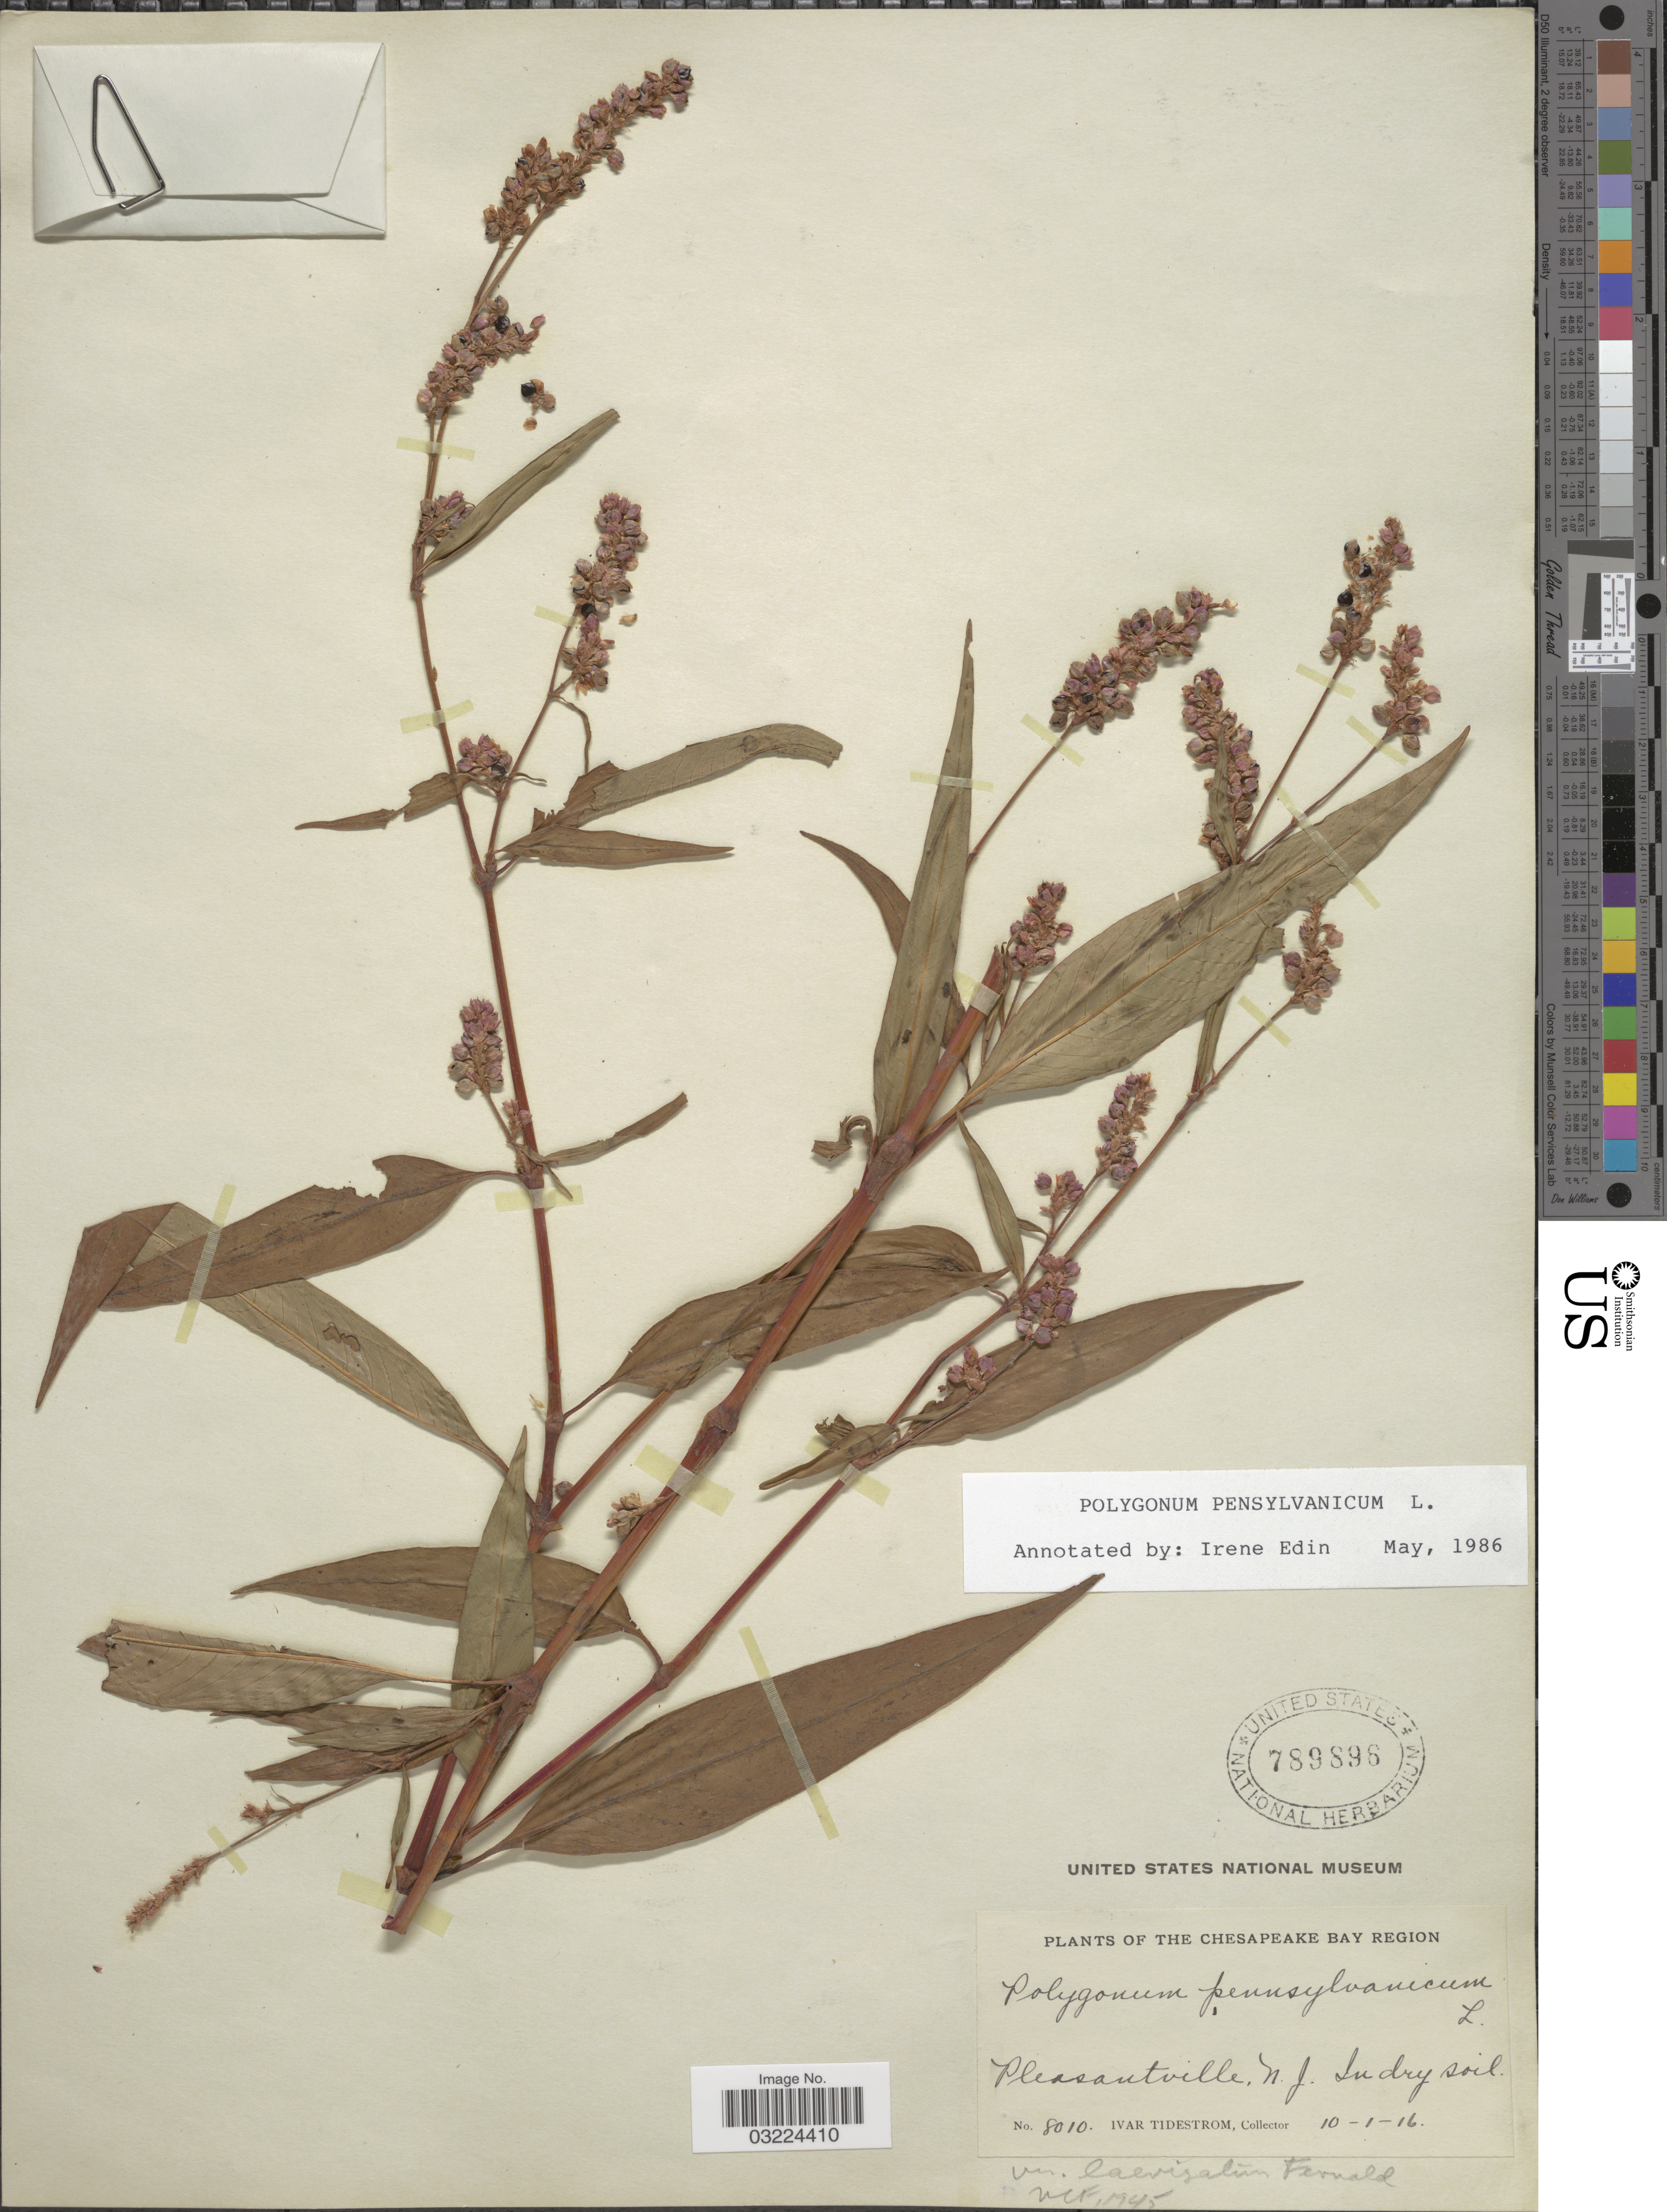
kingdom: Plantae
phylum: Tracheophyta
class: Magnoliopsida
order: Caryophyllales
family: Polygonaceae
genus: Persicaria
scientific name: Persicaria pensylvanica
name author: (L.) M. Gómez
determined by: Atha, D. E.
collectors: I. F. Tidestrom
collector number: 8010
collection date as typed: Transcribed d/m/y: 1/10/16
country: United States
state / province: New Jersey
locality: The Chesapeake Bay Region. Pleasantville, N. J.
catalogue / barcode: US 789896